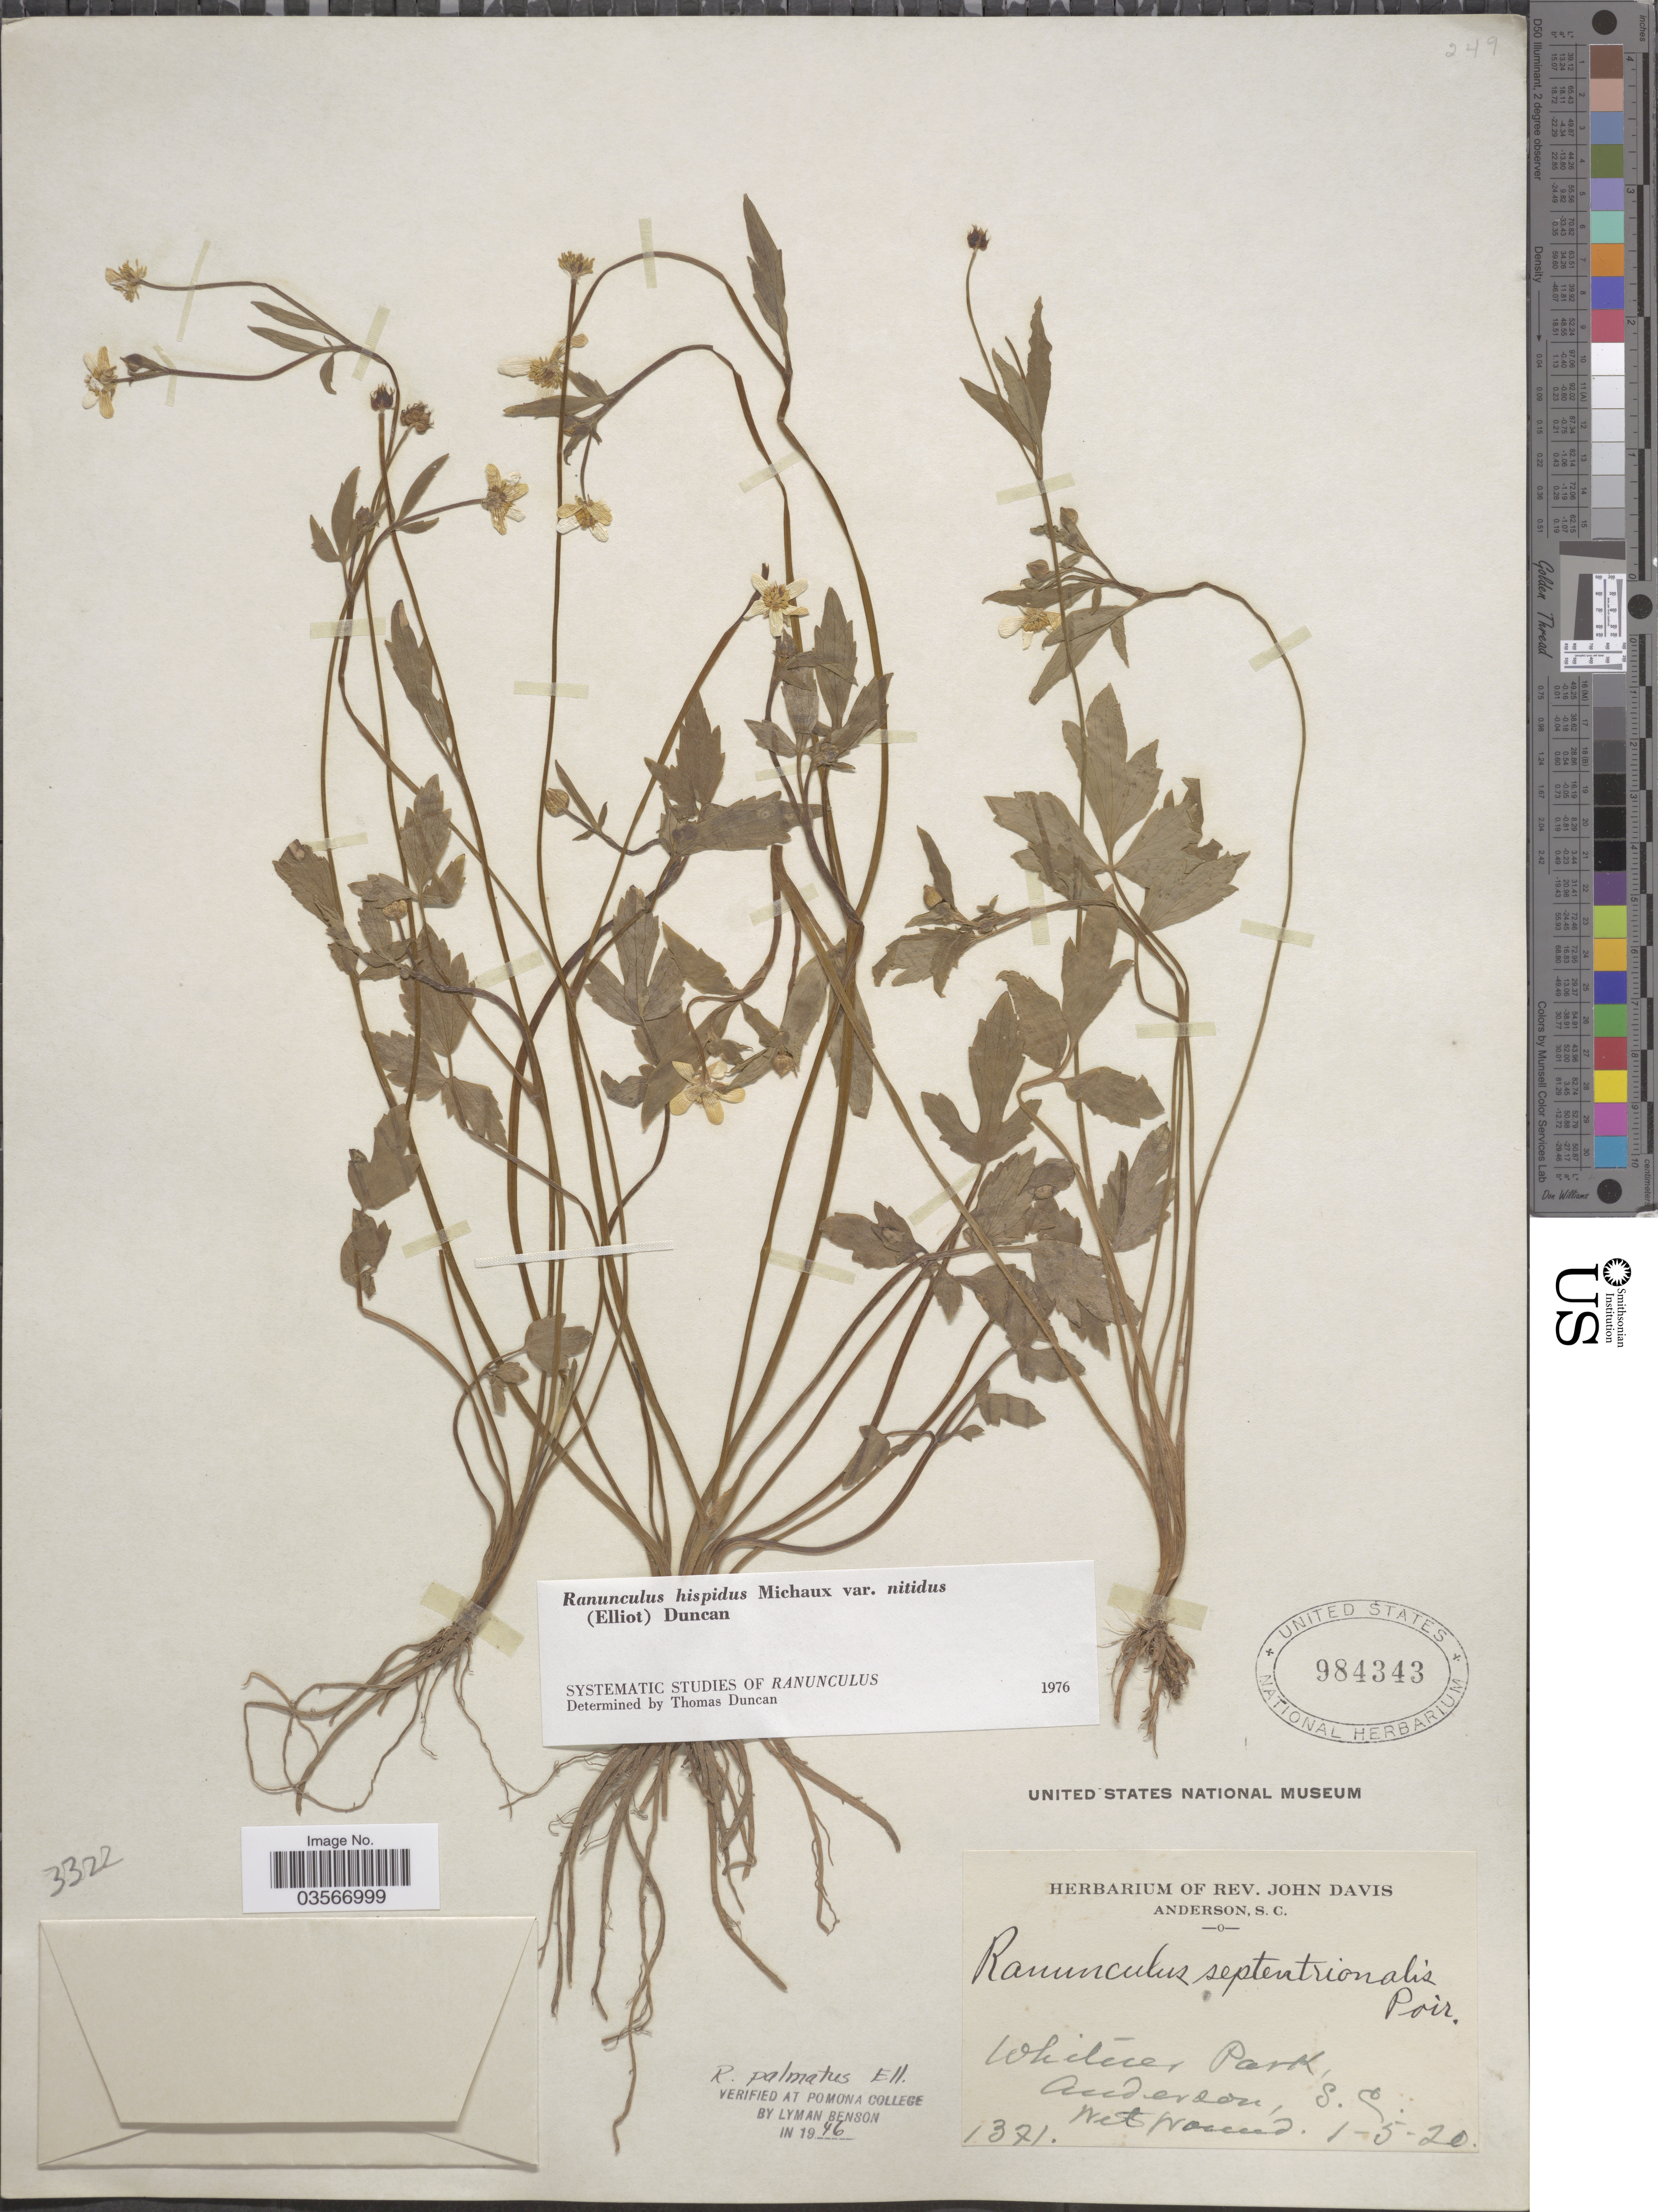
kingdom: Plantae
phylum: Tracheophyta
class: Magnoliopsida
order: Ranunculales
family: Ranunculaceae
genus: Ranunculus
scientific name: Ranunculus hispidus var. nitidus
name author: (Chapm.) T. Duncan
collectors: ex herb. Rev. John Davis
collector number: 1371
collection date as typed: Transcribed d/m/y: 5/1/20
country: United States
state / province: South Carolina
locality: Whitner Park, Anderson.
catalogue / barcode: US 984343